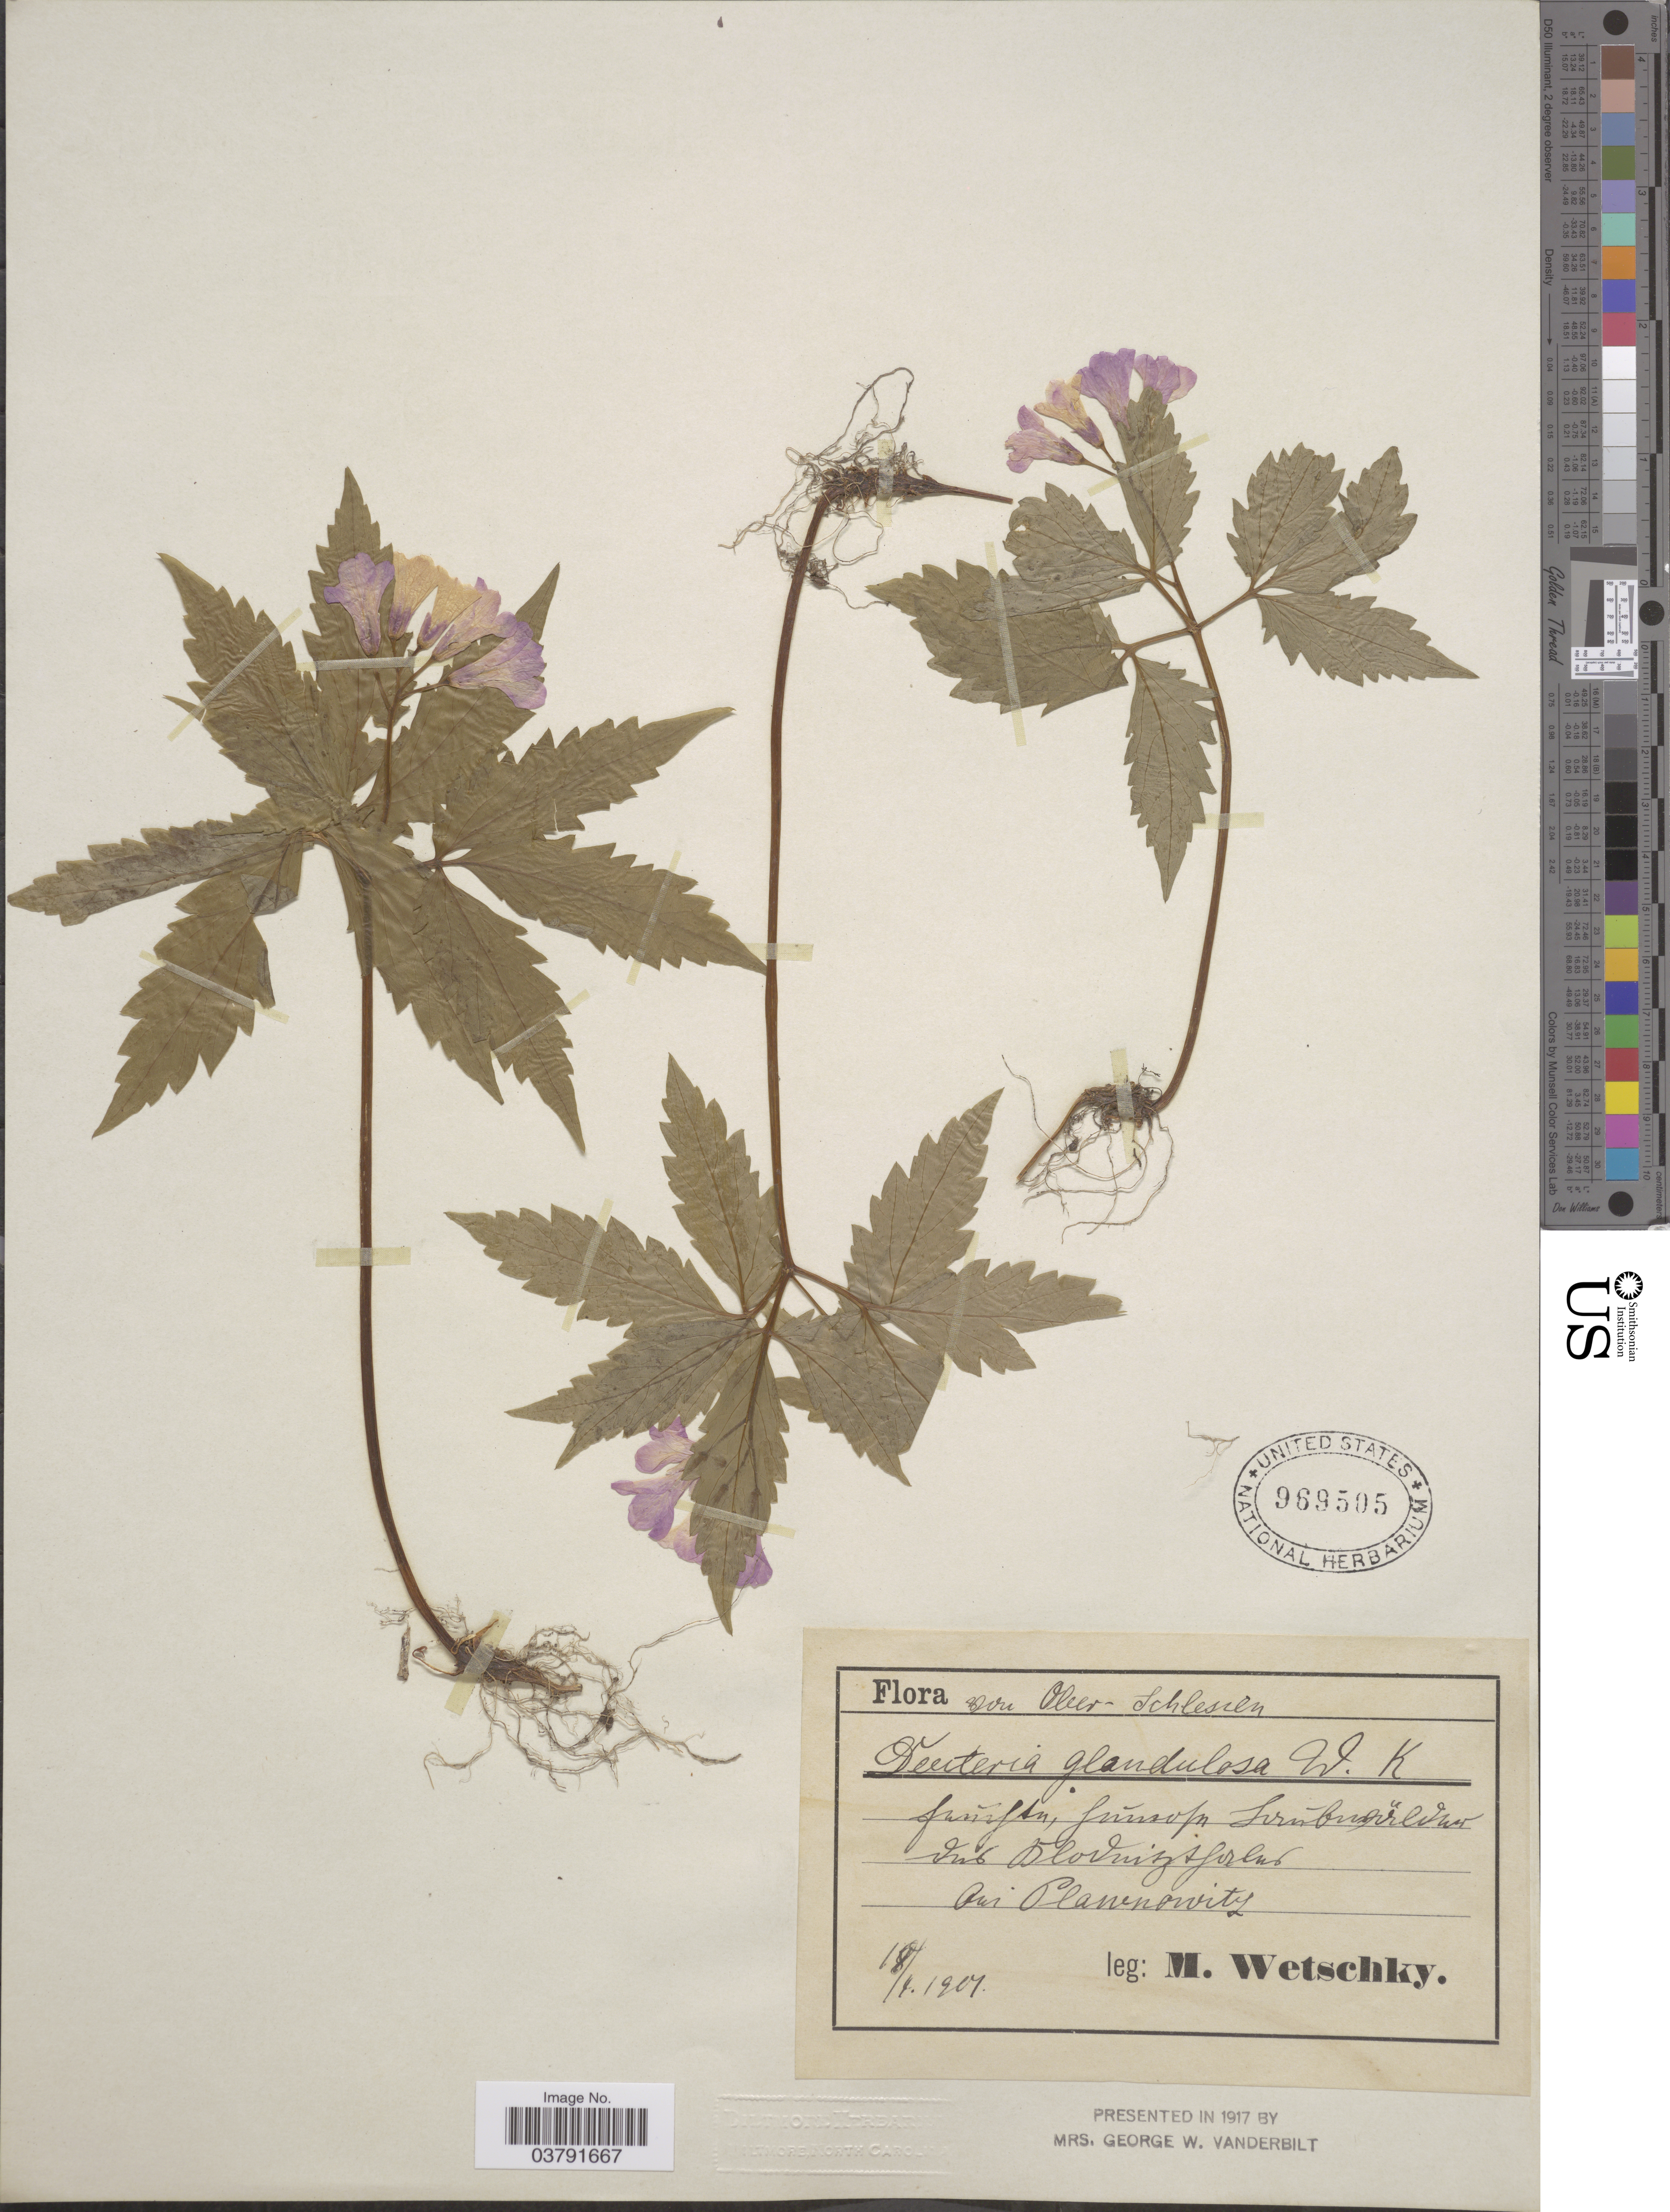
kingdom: Plantae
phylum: Tracheophyta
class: Magnoliopsida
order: Brassicales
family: Brassicaceae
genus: Dentaria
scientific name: Dentaria glandulosa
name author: Waldst. & Kit.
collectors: M. Wetschky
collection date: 1907-04-18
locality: Ober Schlessen. fwifsu, funsofn Sirubusirevws Vus Slovuissfirur Aui Clauenaivity. [interpreted]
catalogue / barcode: US 969505